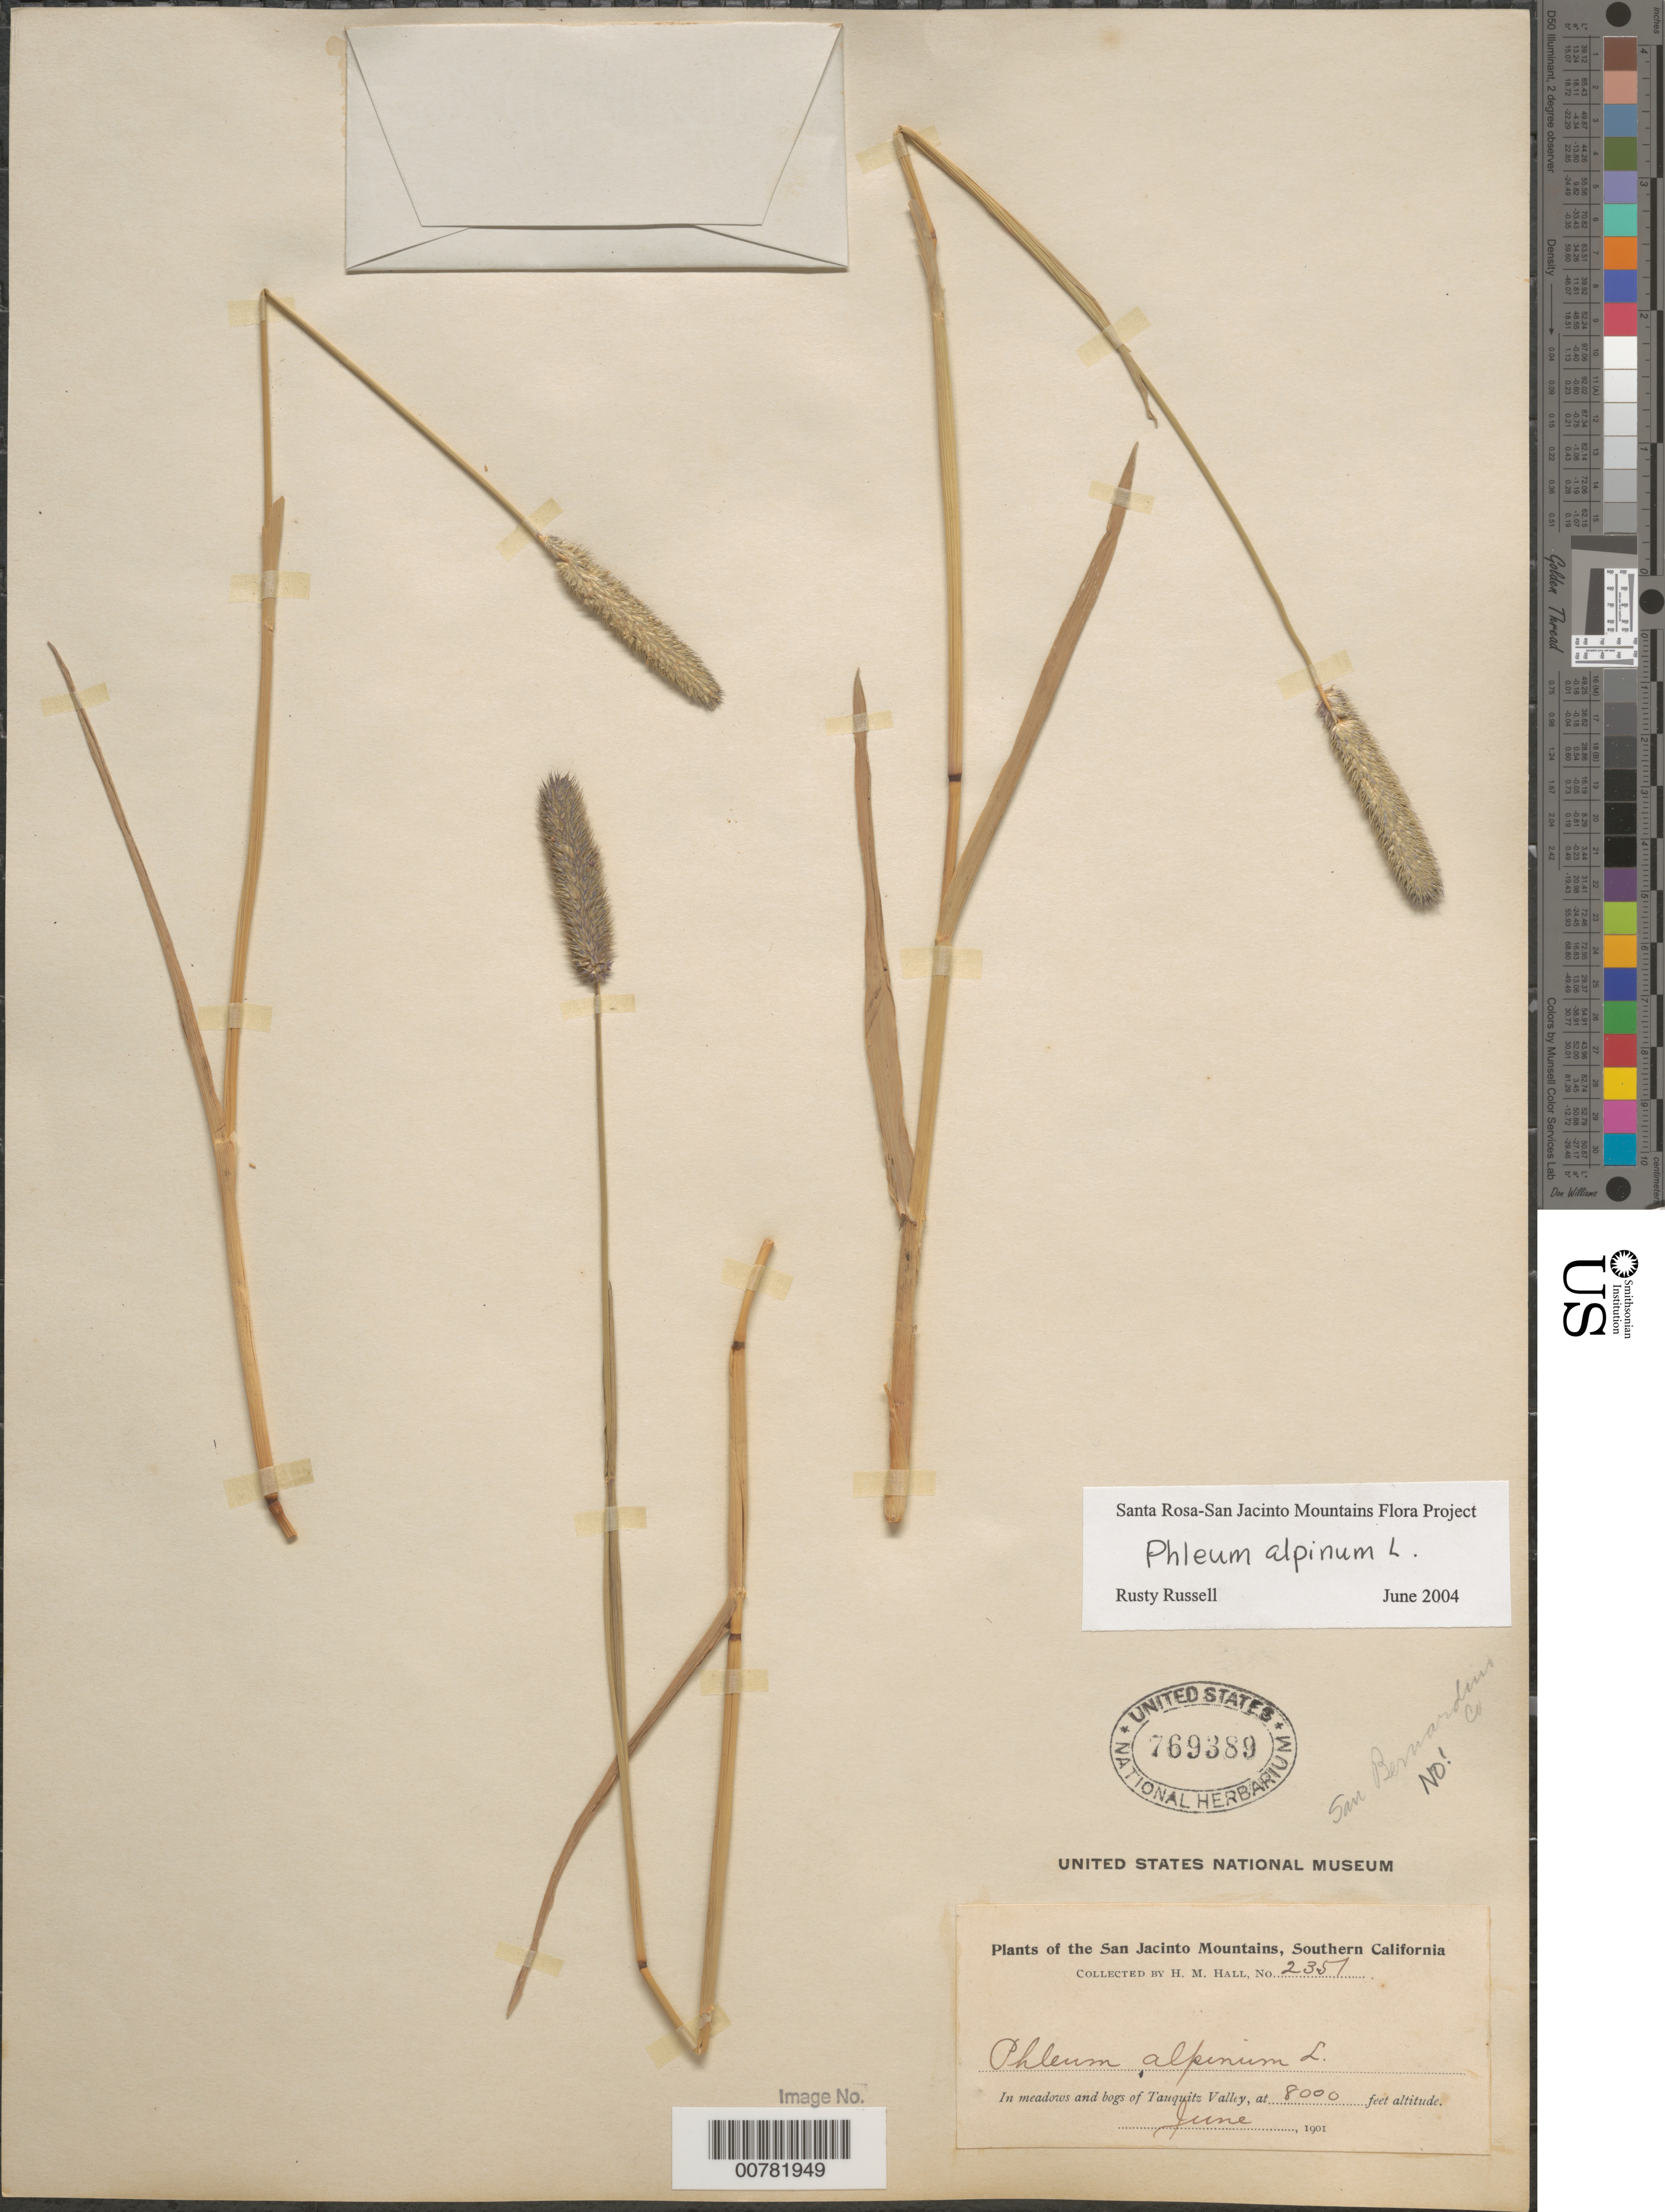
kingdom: Plantae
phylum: Tracheophyta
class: Liliopsida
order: Poales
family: Poaceae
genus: Phleum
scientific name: Phleum alpinum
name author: L.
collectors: H. M. Hall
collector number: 2351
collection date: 1901-06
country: United States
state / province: California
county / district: San Bernardino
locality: San Bernardino Co. The San Jacinto Mountains, Southern California. In meadows and bogs of Tanquitz Valley.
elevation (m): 2438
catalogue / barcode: US 769389